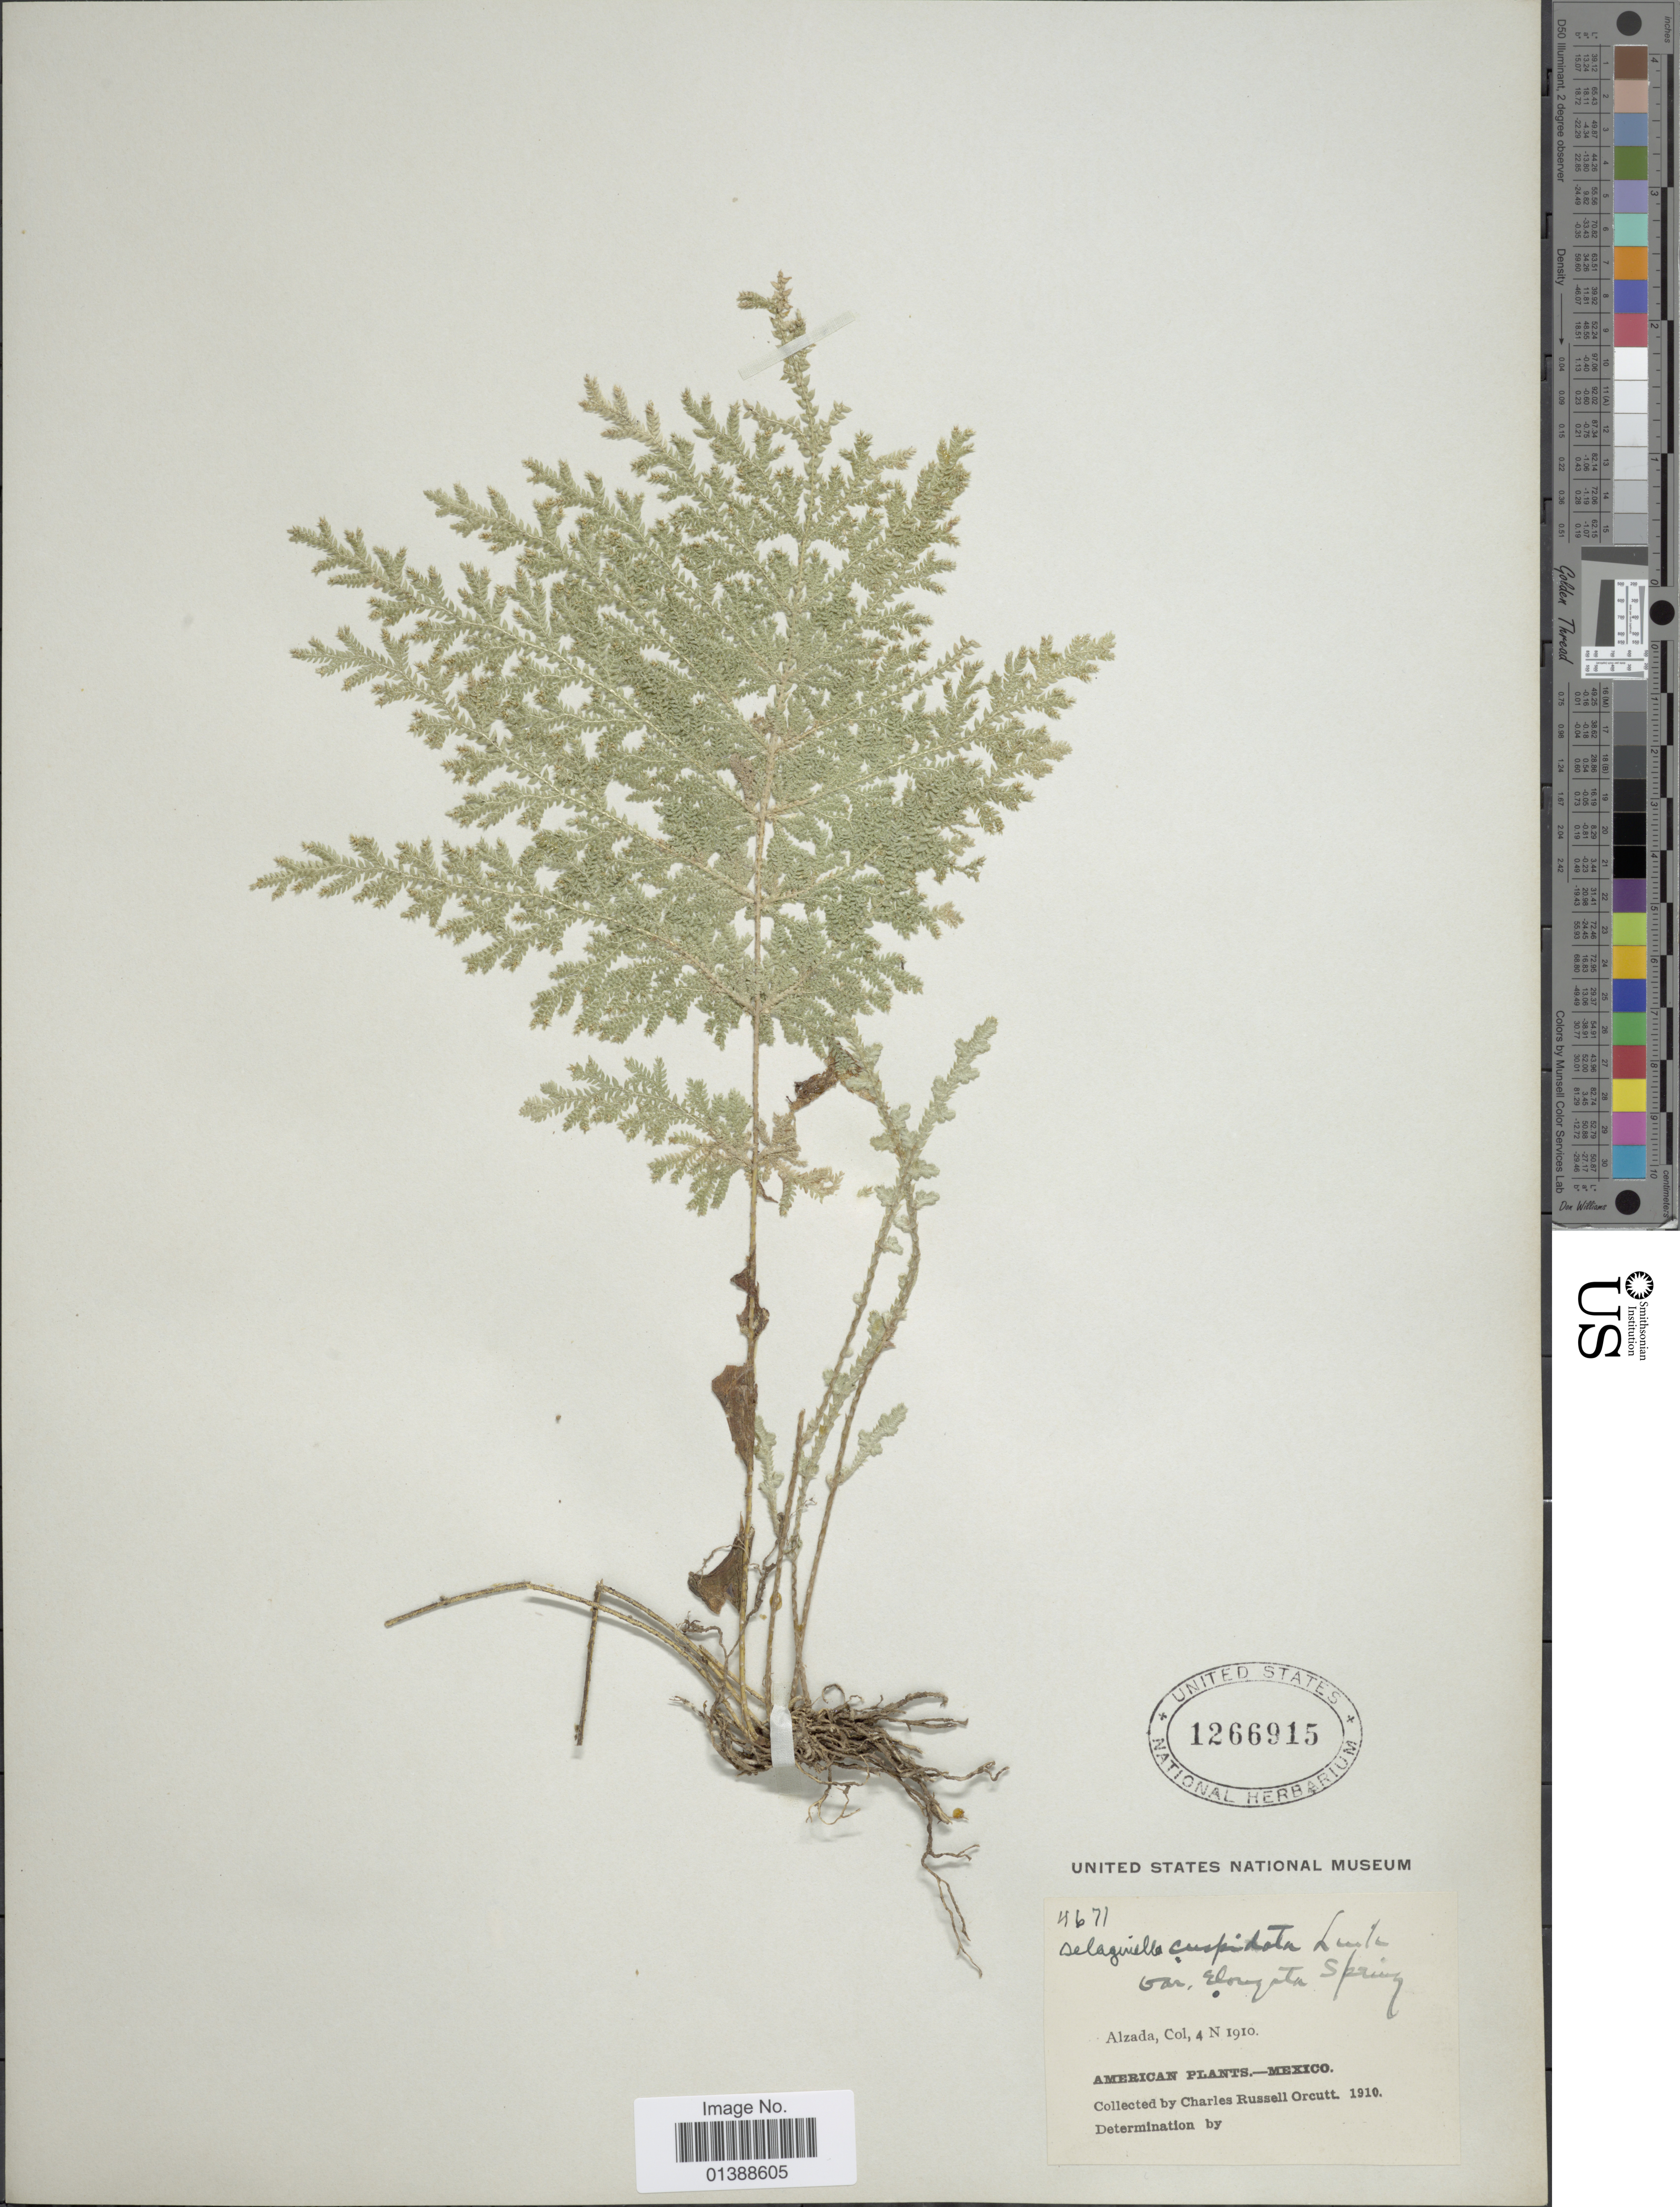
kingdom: Plantae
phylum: Tracheophyta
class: Lycopodiopsida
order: Selaginellales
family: Selaginellaceae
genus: Selaginella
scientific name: Selaginella pallescens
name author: (C. Presl) Spring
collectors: C. R. Orcutt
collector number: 4671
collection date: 1910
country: Mexico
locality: Alzada, Col, 4N1910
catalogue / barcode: US 1266915